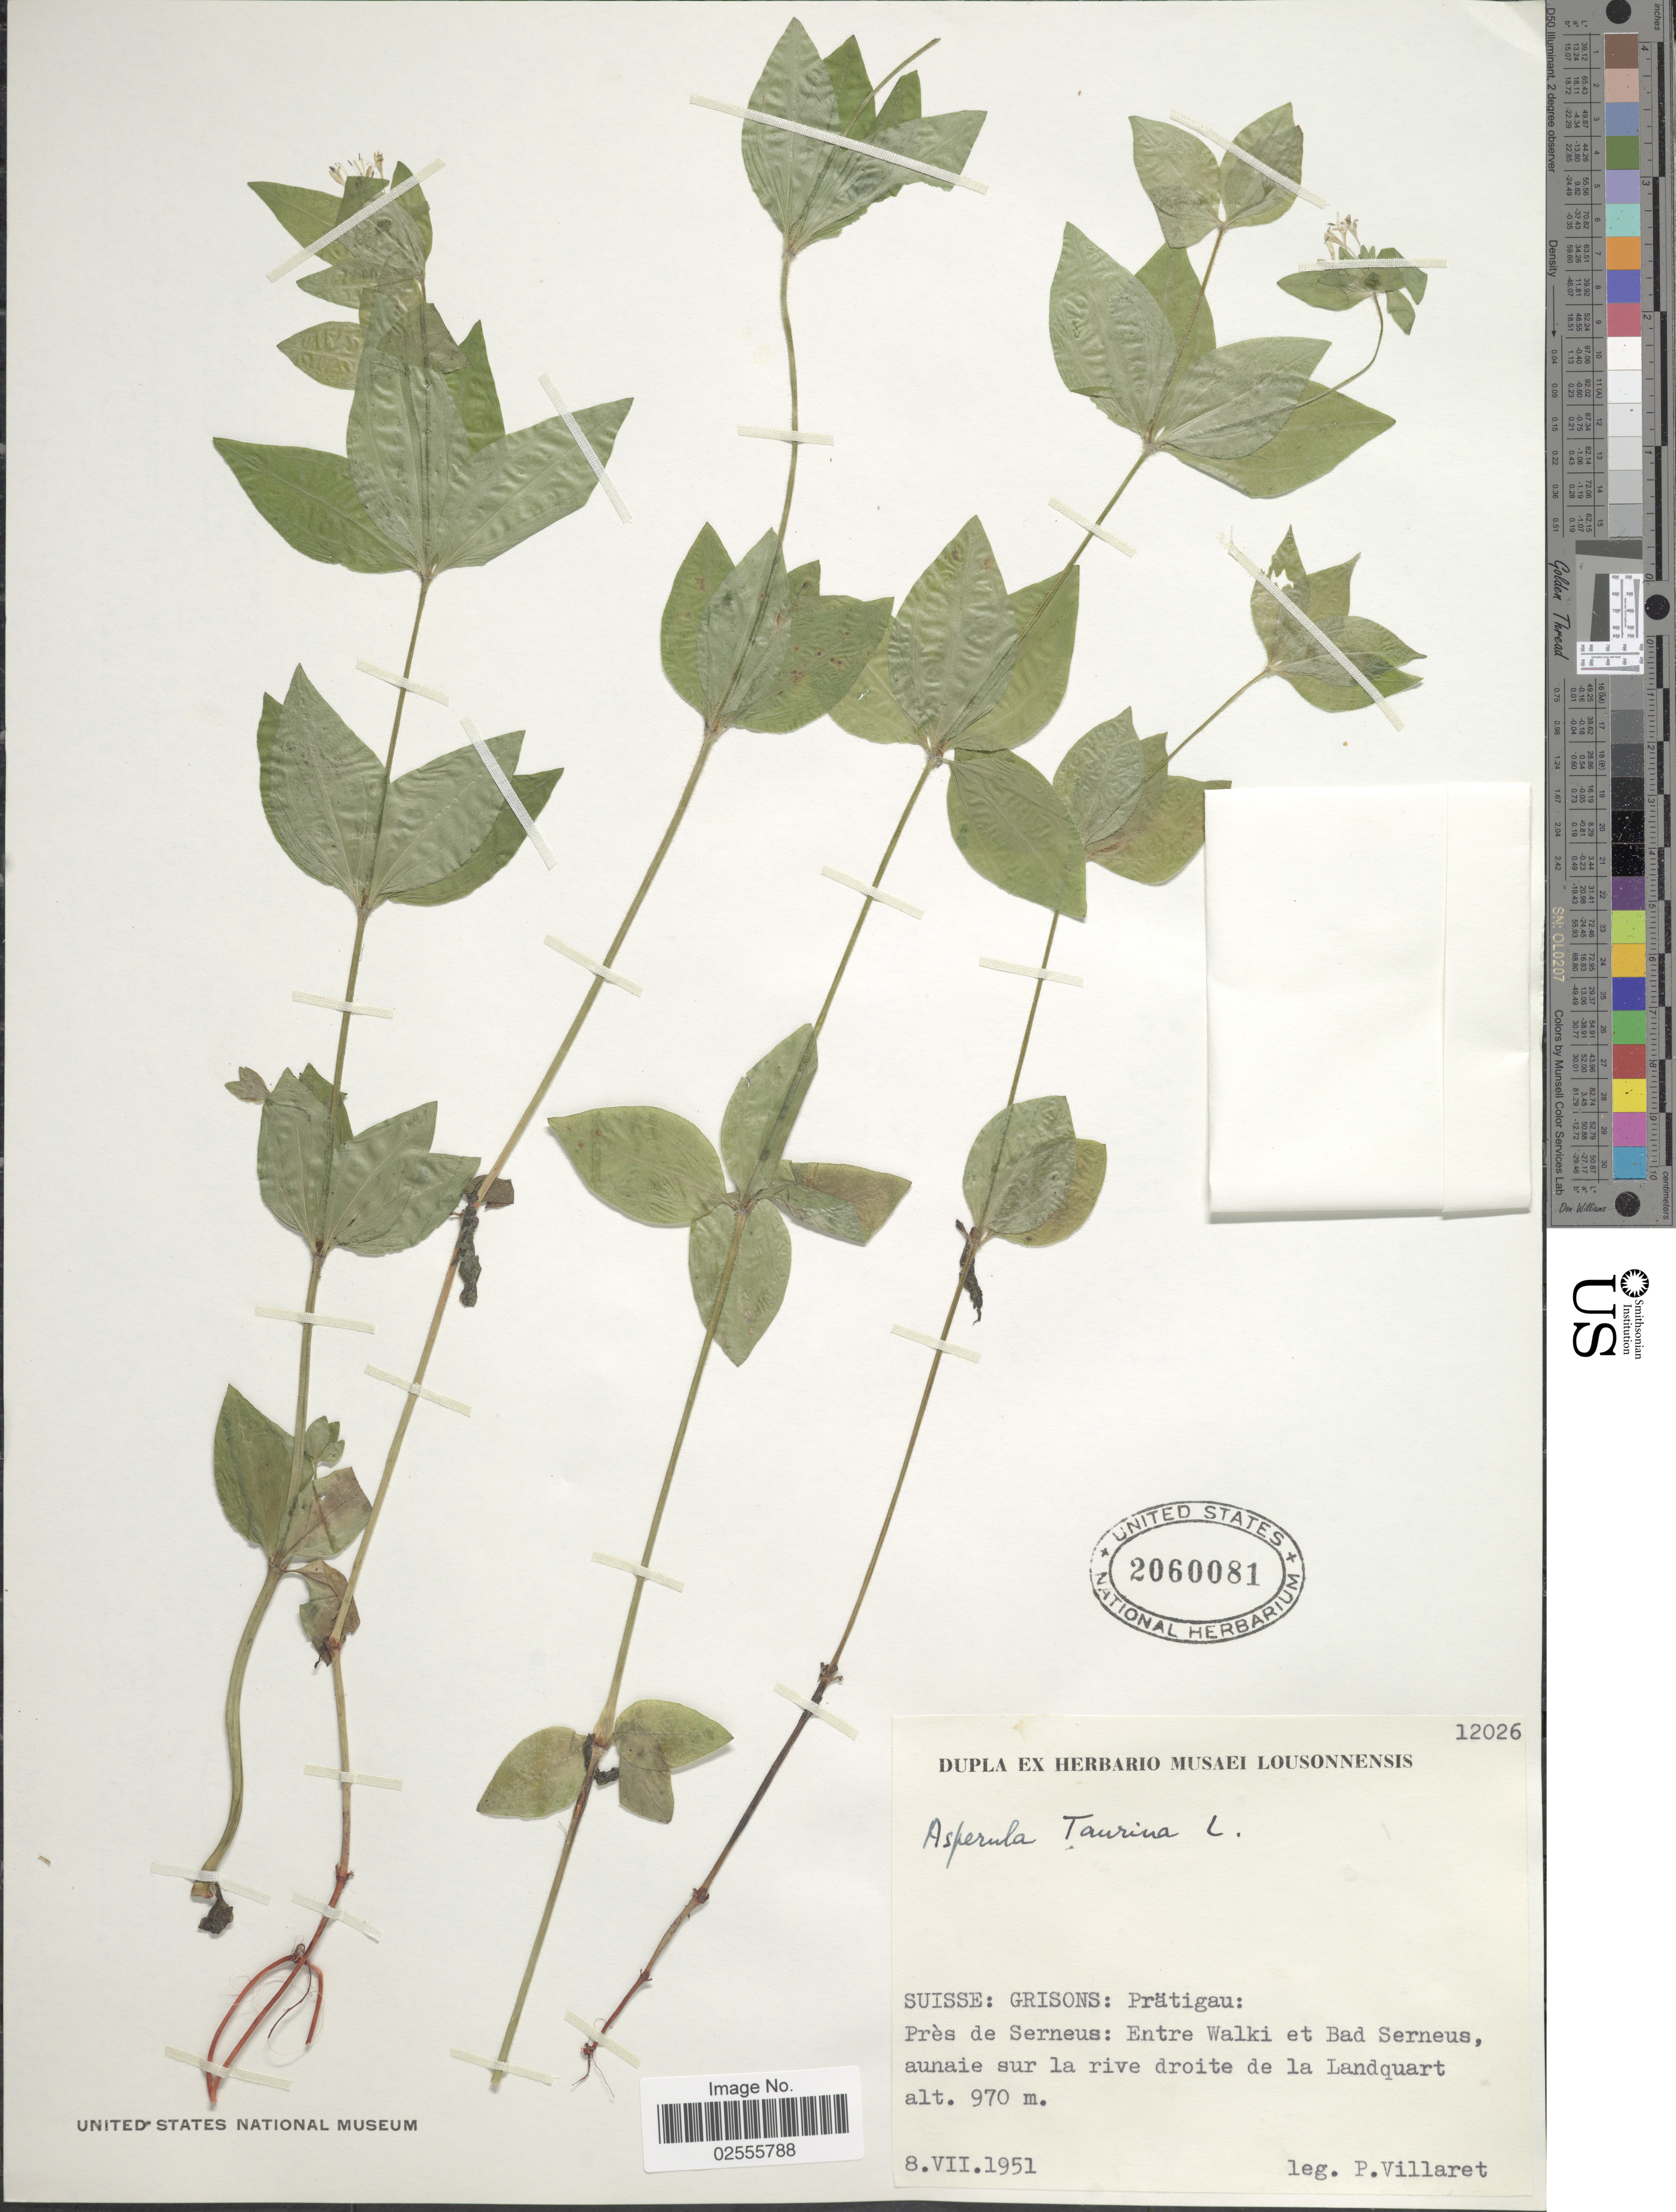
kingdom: Plantae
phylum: Tracheophyta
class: Magnoliopsida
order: Gentianales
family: Rubiaceae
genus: Asperula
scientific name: Asperula taurina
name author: L.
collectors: P. Villaret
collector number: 12026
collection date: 1951-07-08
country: Switzerland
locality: Suisse: Grisons: Pratigau: Pres de Serneus: Entre Walki et Bad Serneus, aunaie sur la river droite de la Landquart.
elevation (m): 970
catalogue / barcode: US 2060081